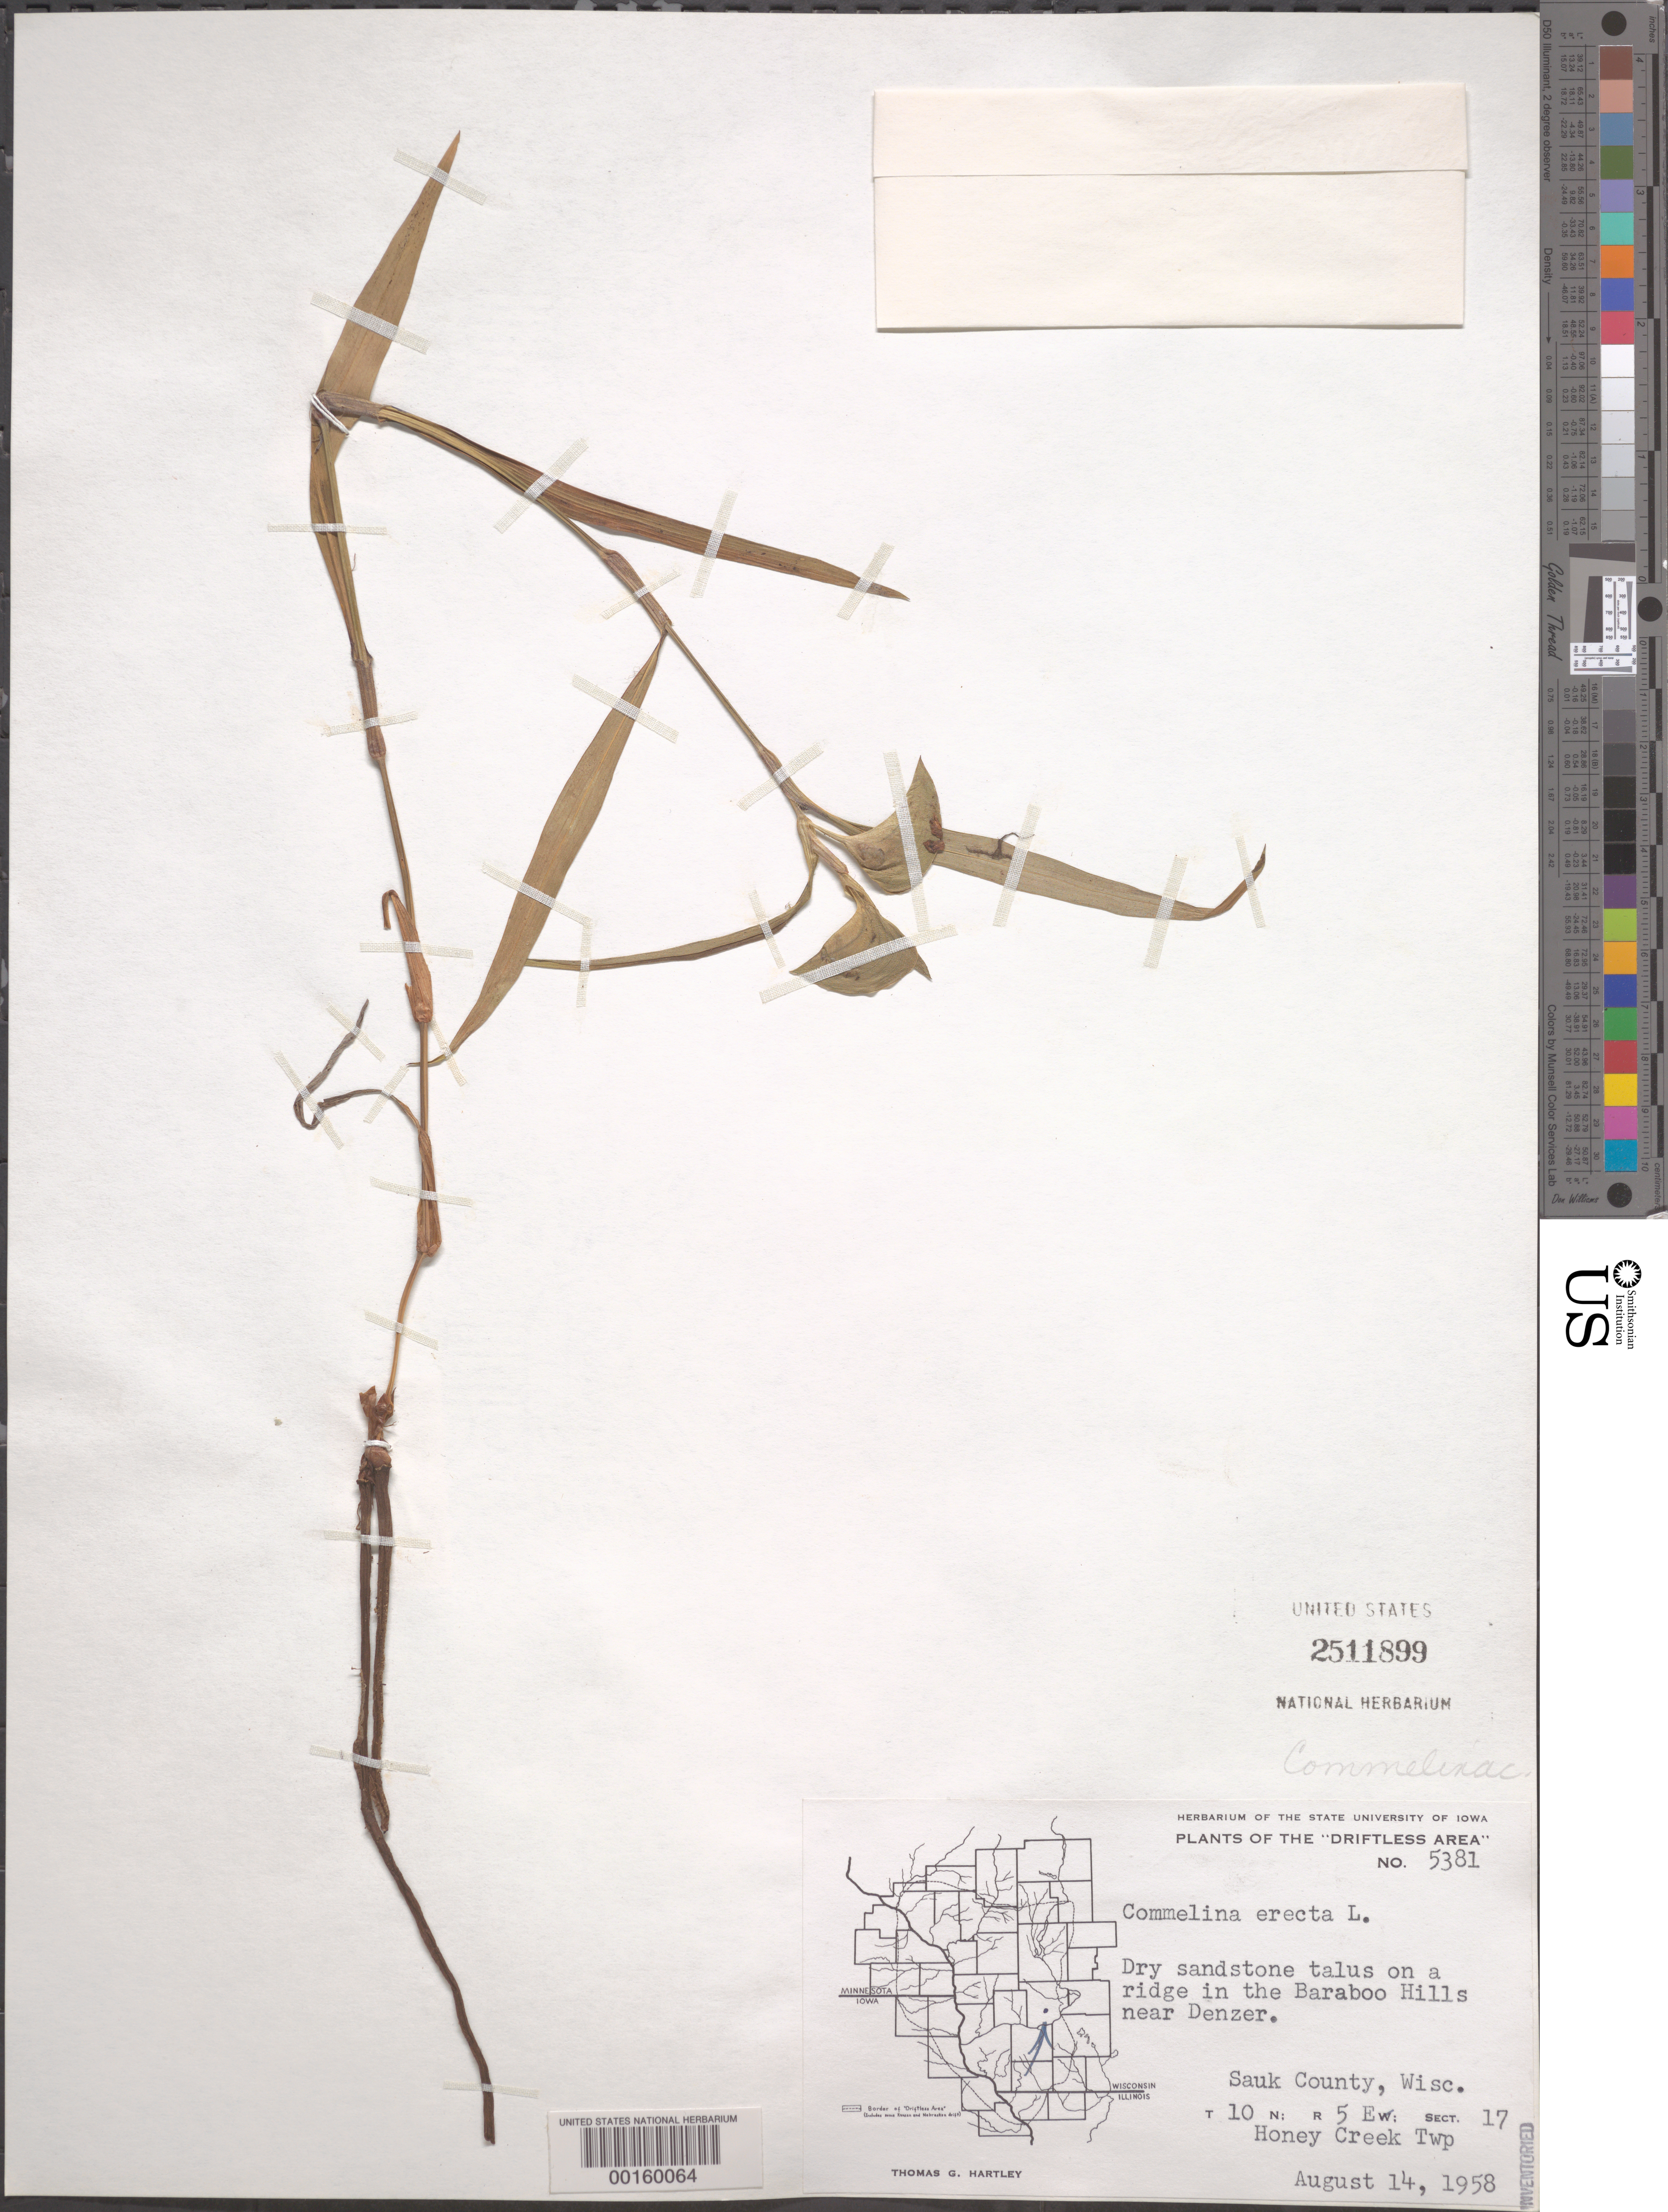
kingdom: Plantae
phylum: Tracheophyta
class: Liliopsida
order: Commelinales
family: Commelinaceae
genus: Commelina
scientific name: Commelina erecta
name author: L.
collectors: T. G. Hartley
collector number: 5381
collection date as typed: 14 Aug 1958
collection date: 1958-08-14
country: United States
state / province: Wisconsin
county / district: Sauk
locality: Baraboo hills, near denzer tion, r5e, sec17. honey creek twp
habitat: Dry sandstone talus on a ridge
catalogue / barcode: US 2511899